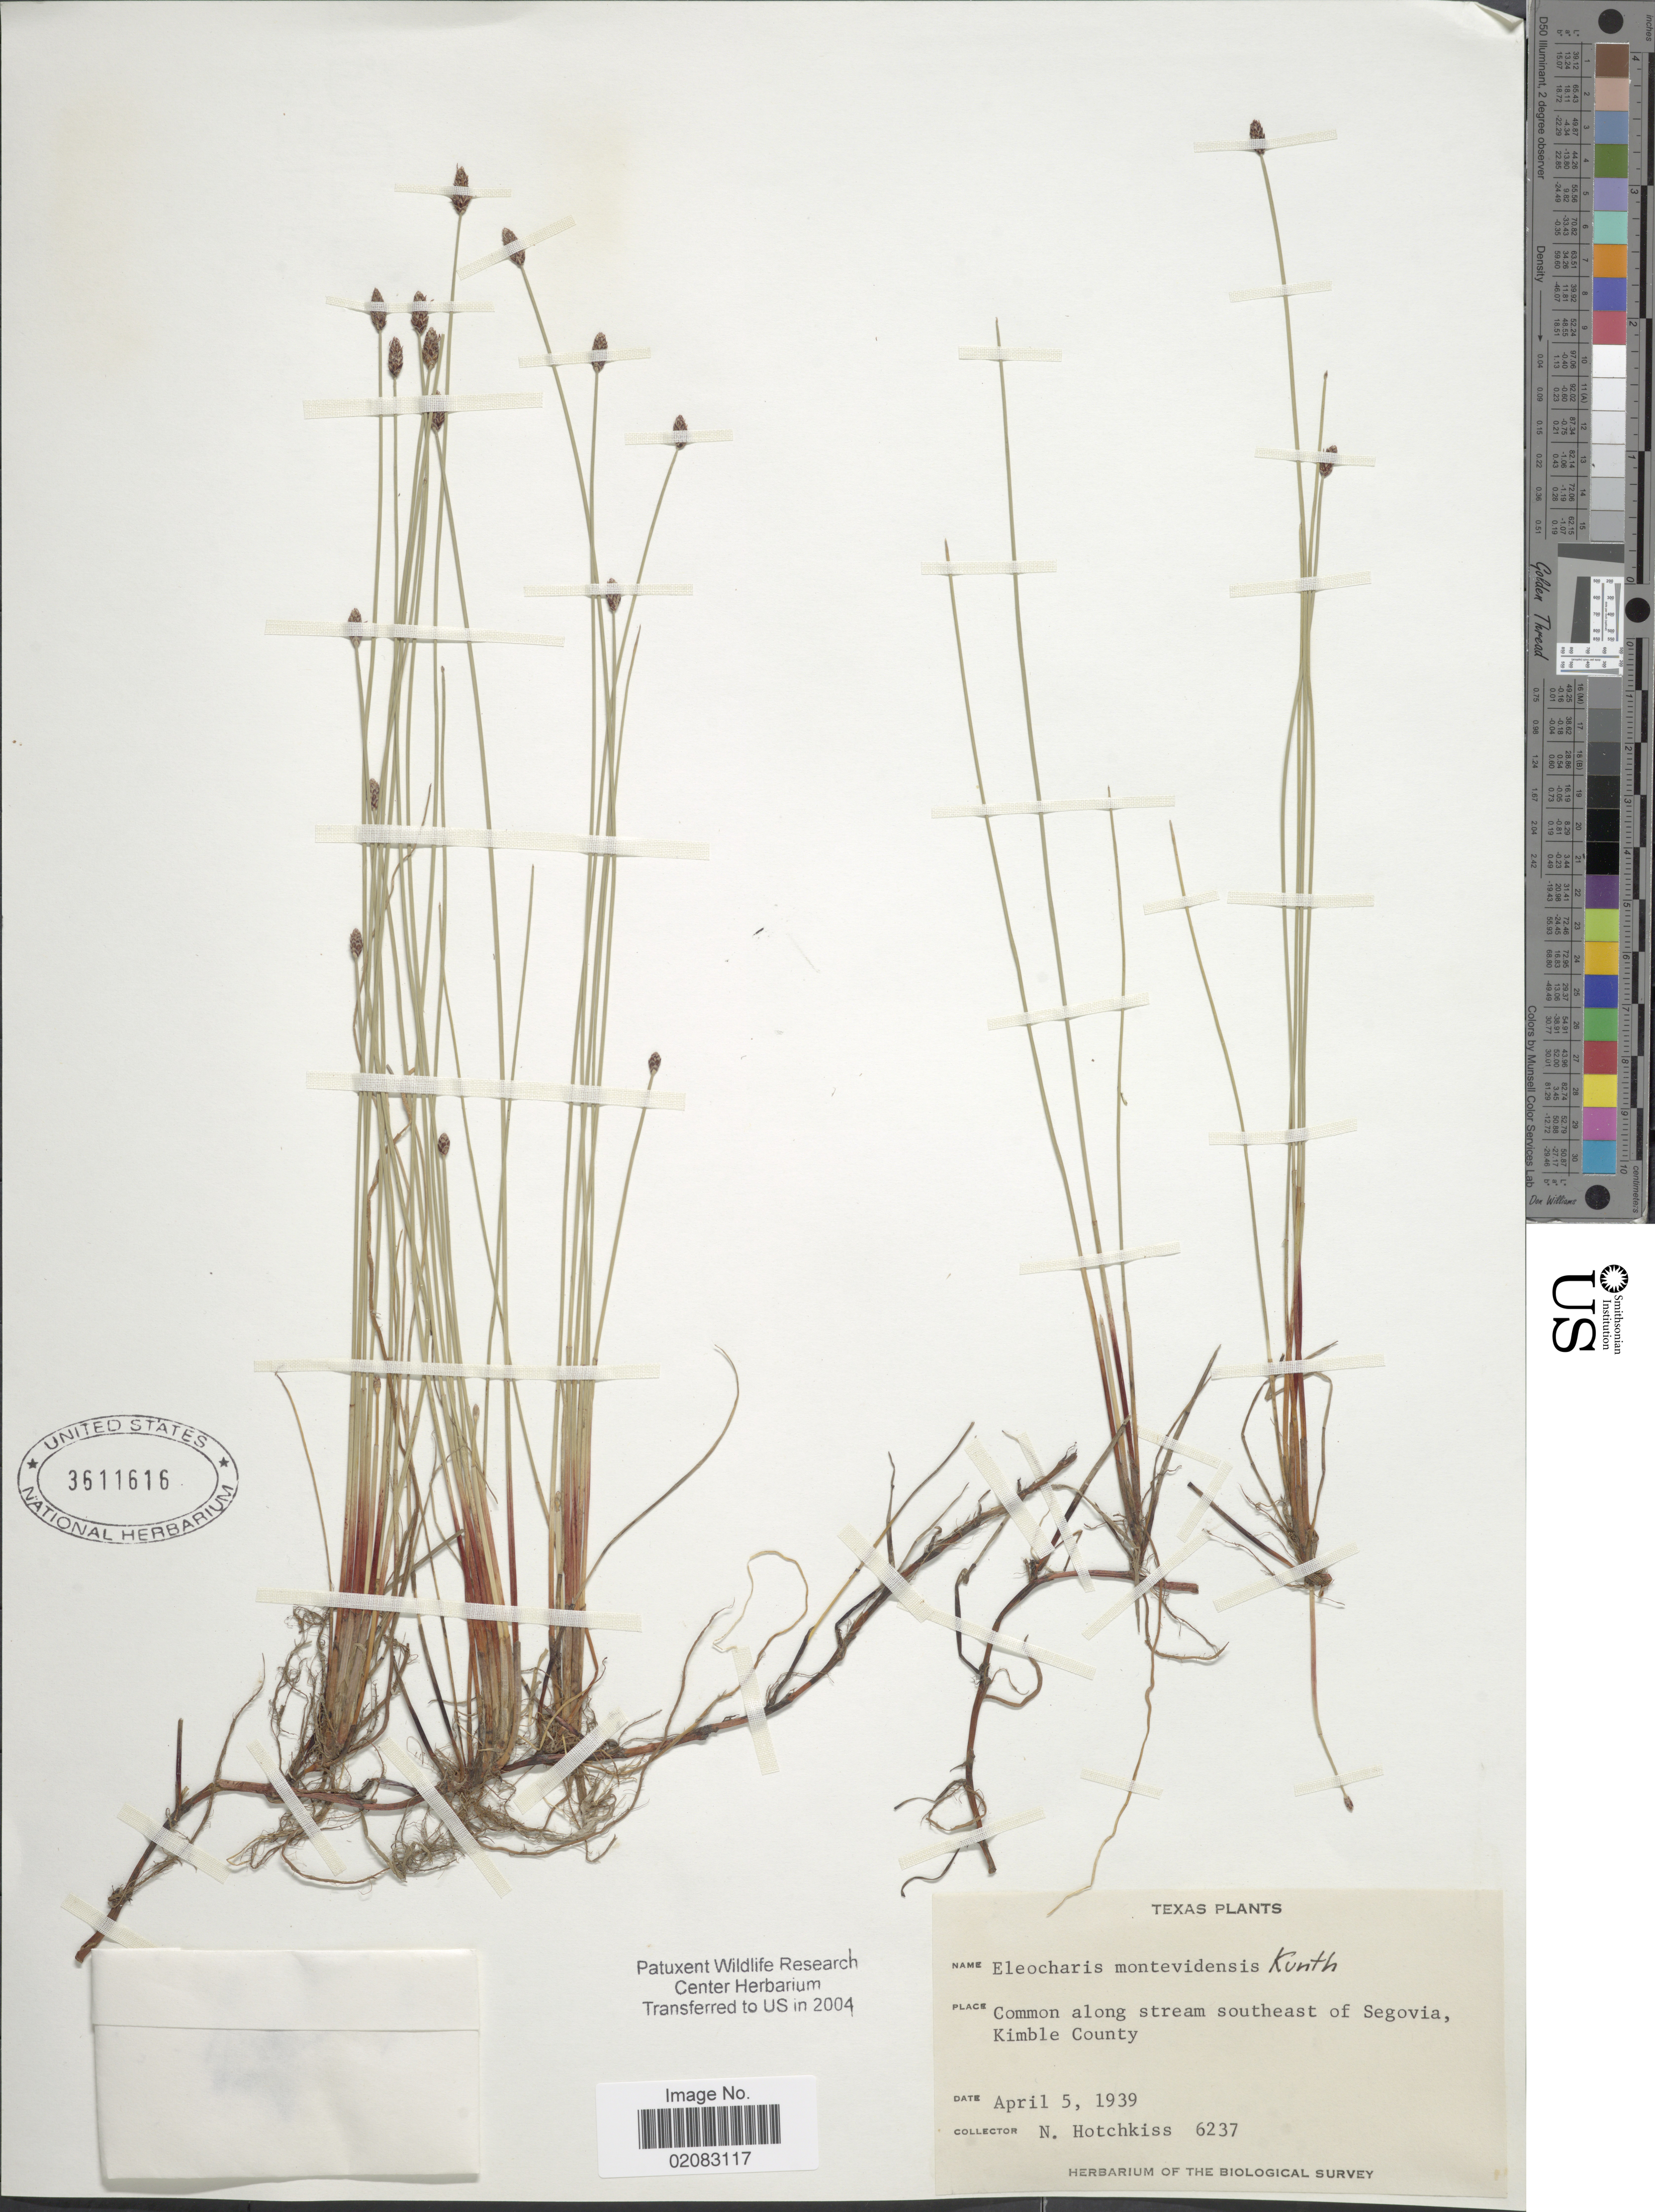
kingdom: Plantae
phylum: Tracheophyta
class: Liliopsida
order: Poales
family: Cyperaceae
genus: Eleocharis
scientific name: Eleocharis montevidensis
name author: Kunth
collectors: N. Hotchkiss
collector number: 6237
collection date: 1939-04-05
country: United States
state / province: Texas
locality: Common along stream southeast of Segovia, Kimble County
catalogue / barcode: US 3611616